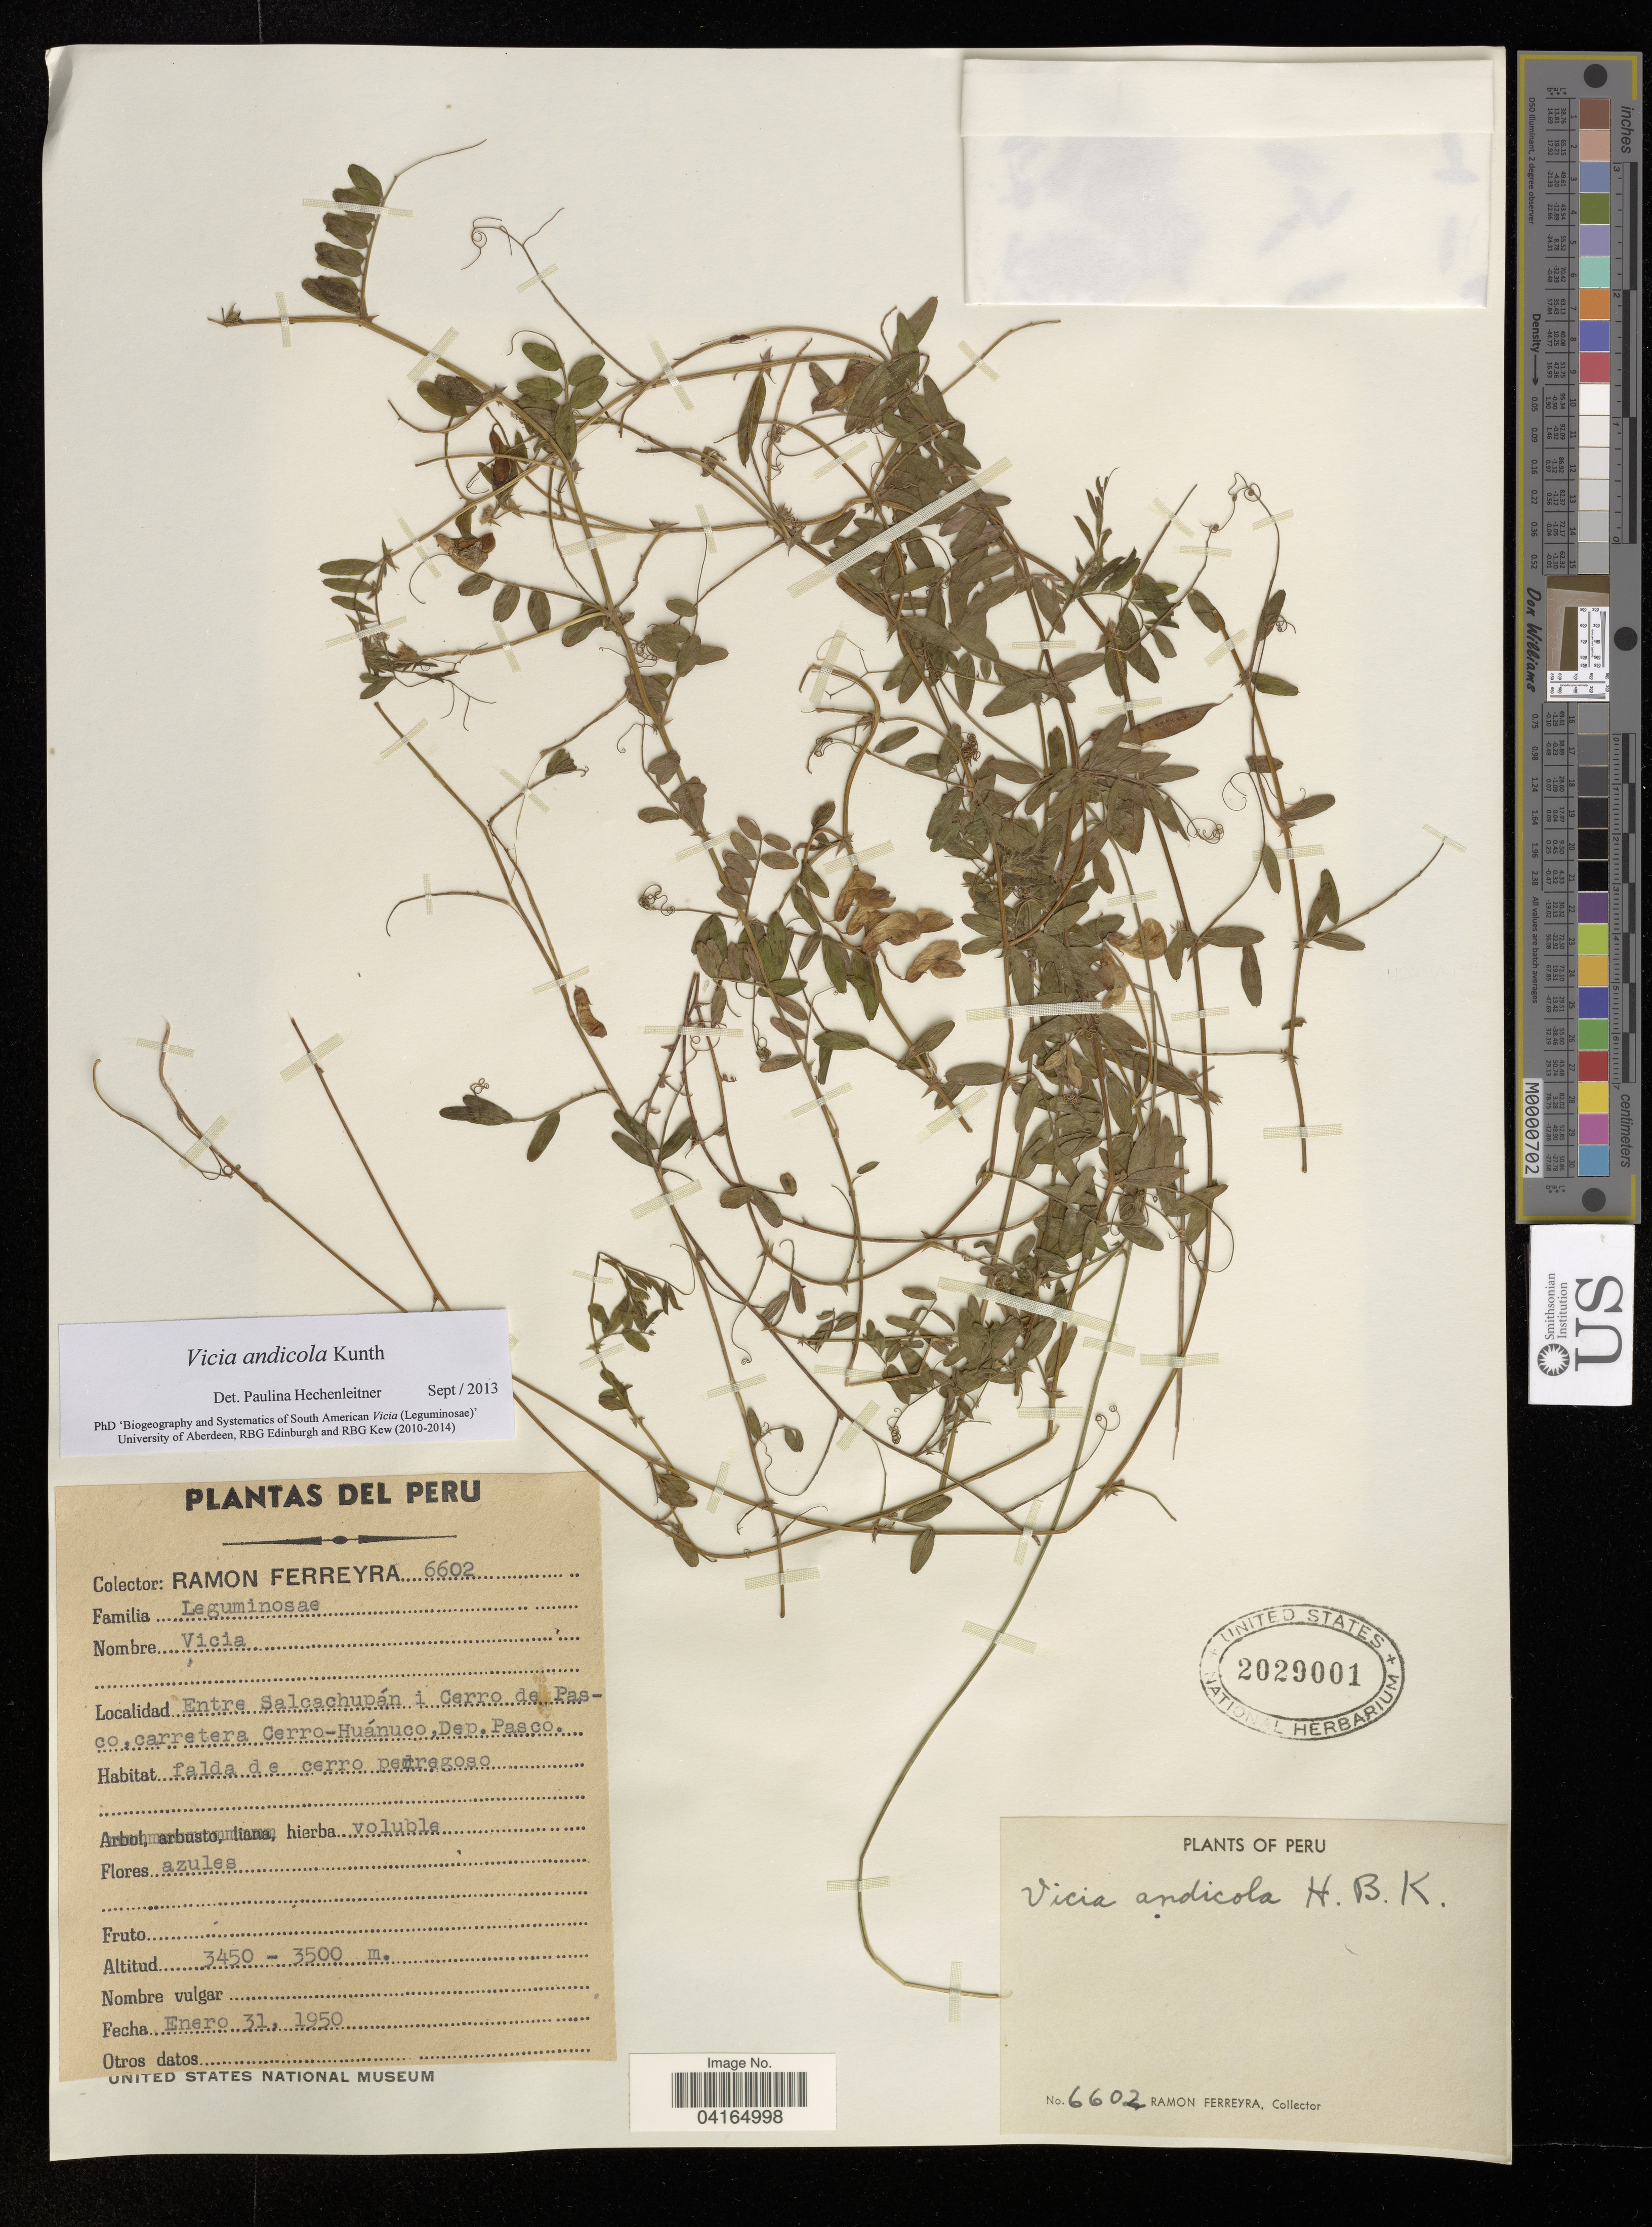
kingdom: Plantae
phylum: Tracheophyta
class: Magnoliopsida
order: Fabales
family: Fabaceae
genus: Vicia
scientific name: Vicia andicola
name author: Kunth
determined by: Hechenleitner, Paulina, RBG Edinburgh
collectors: R. A. Ferreyra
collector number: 6602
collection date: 1950-01-31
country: Peru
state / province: Pasco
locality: Entre Salcachupán i Cerro de Pasco, carretera Cerro-Huánuco, Dep. Pasco.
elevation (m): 3450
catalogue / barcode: US 2029001